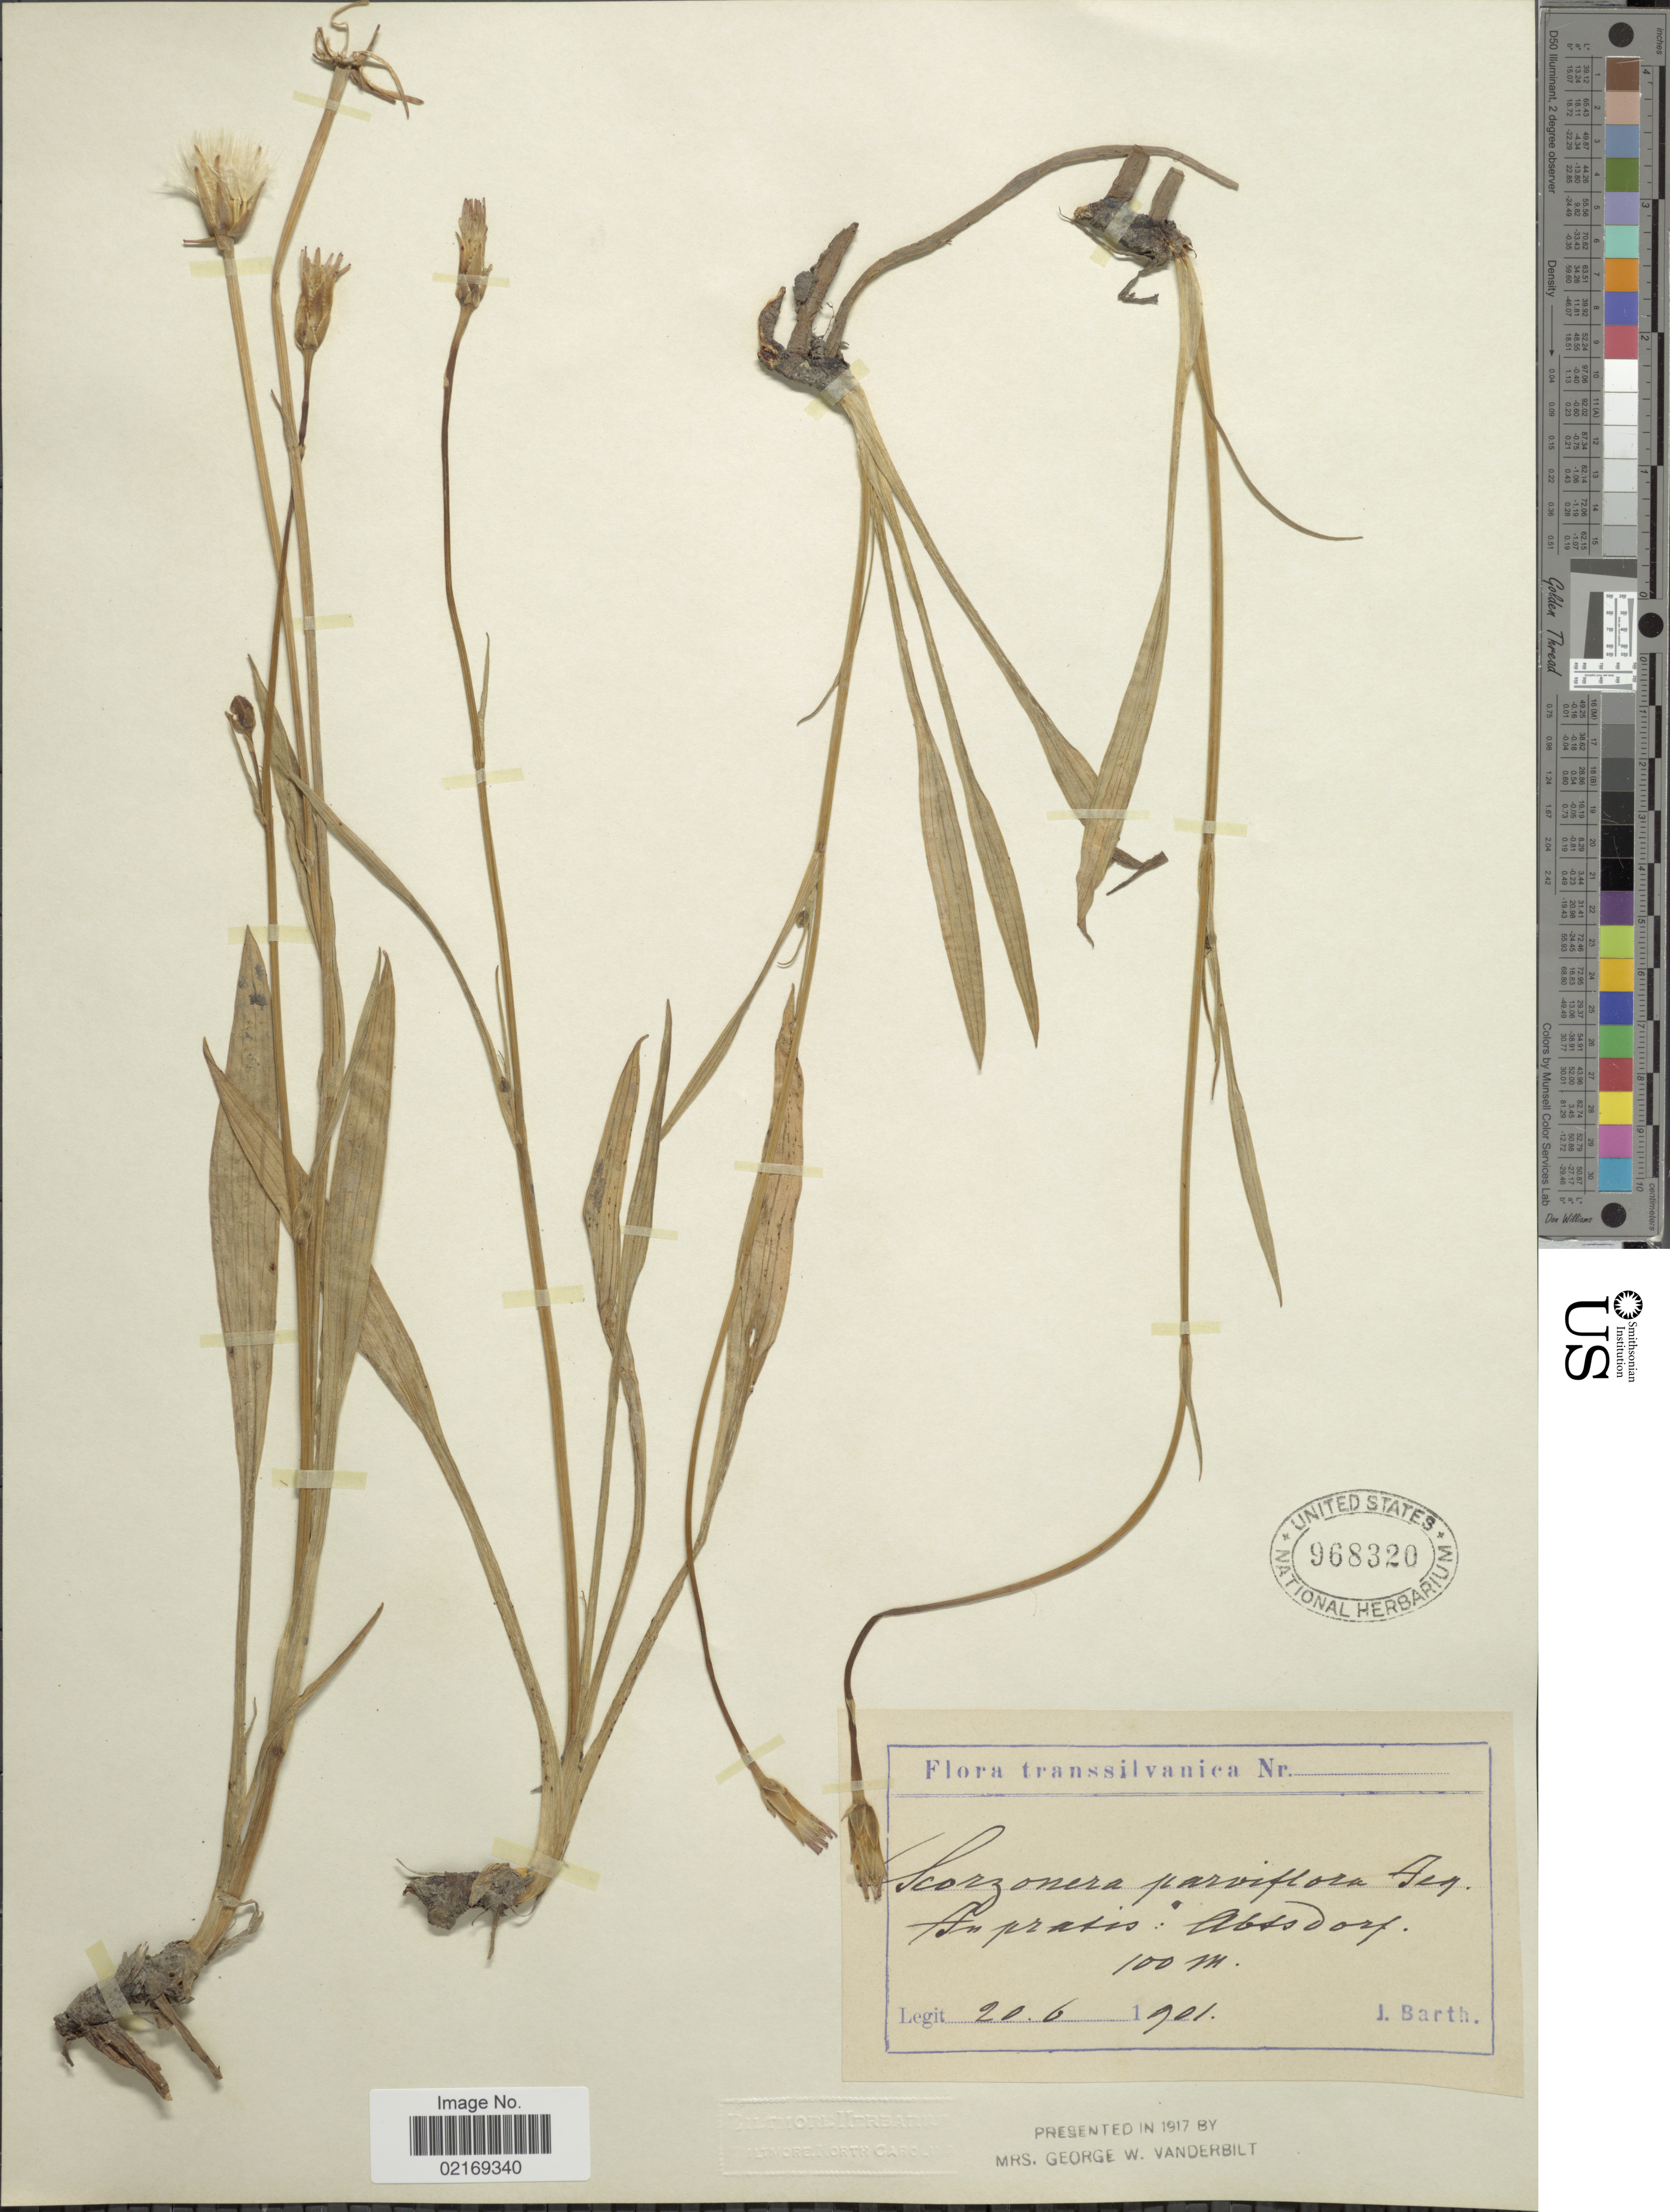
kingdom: Plantae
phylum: Tracheophyta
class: Magnoliopsida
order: Asterales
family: Asteraceae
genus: Scorzonera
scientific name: Scorzonera parviflora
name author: Jacq.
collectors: J. Barth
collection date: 1901-06-20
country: Austria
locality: in pratis: Absdorf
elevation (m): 100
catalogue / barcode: US 968320